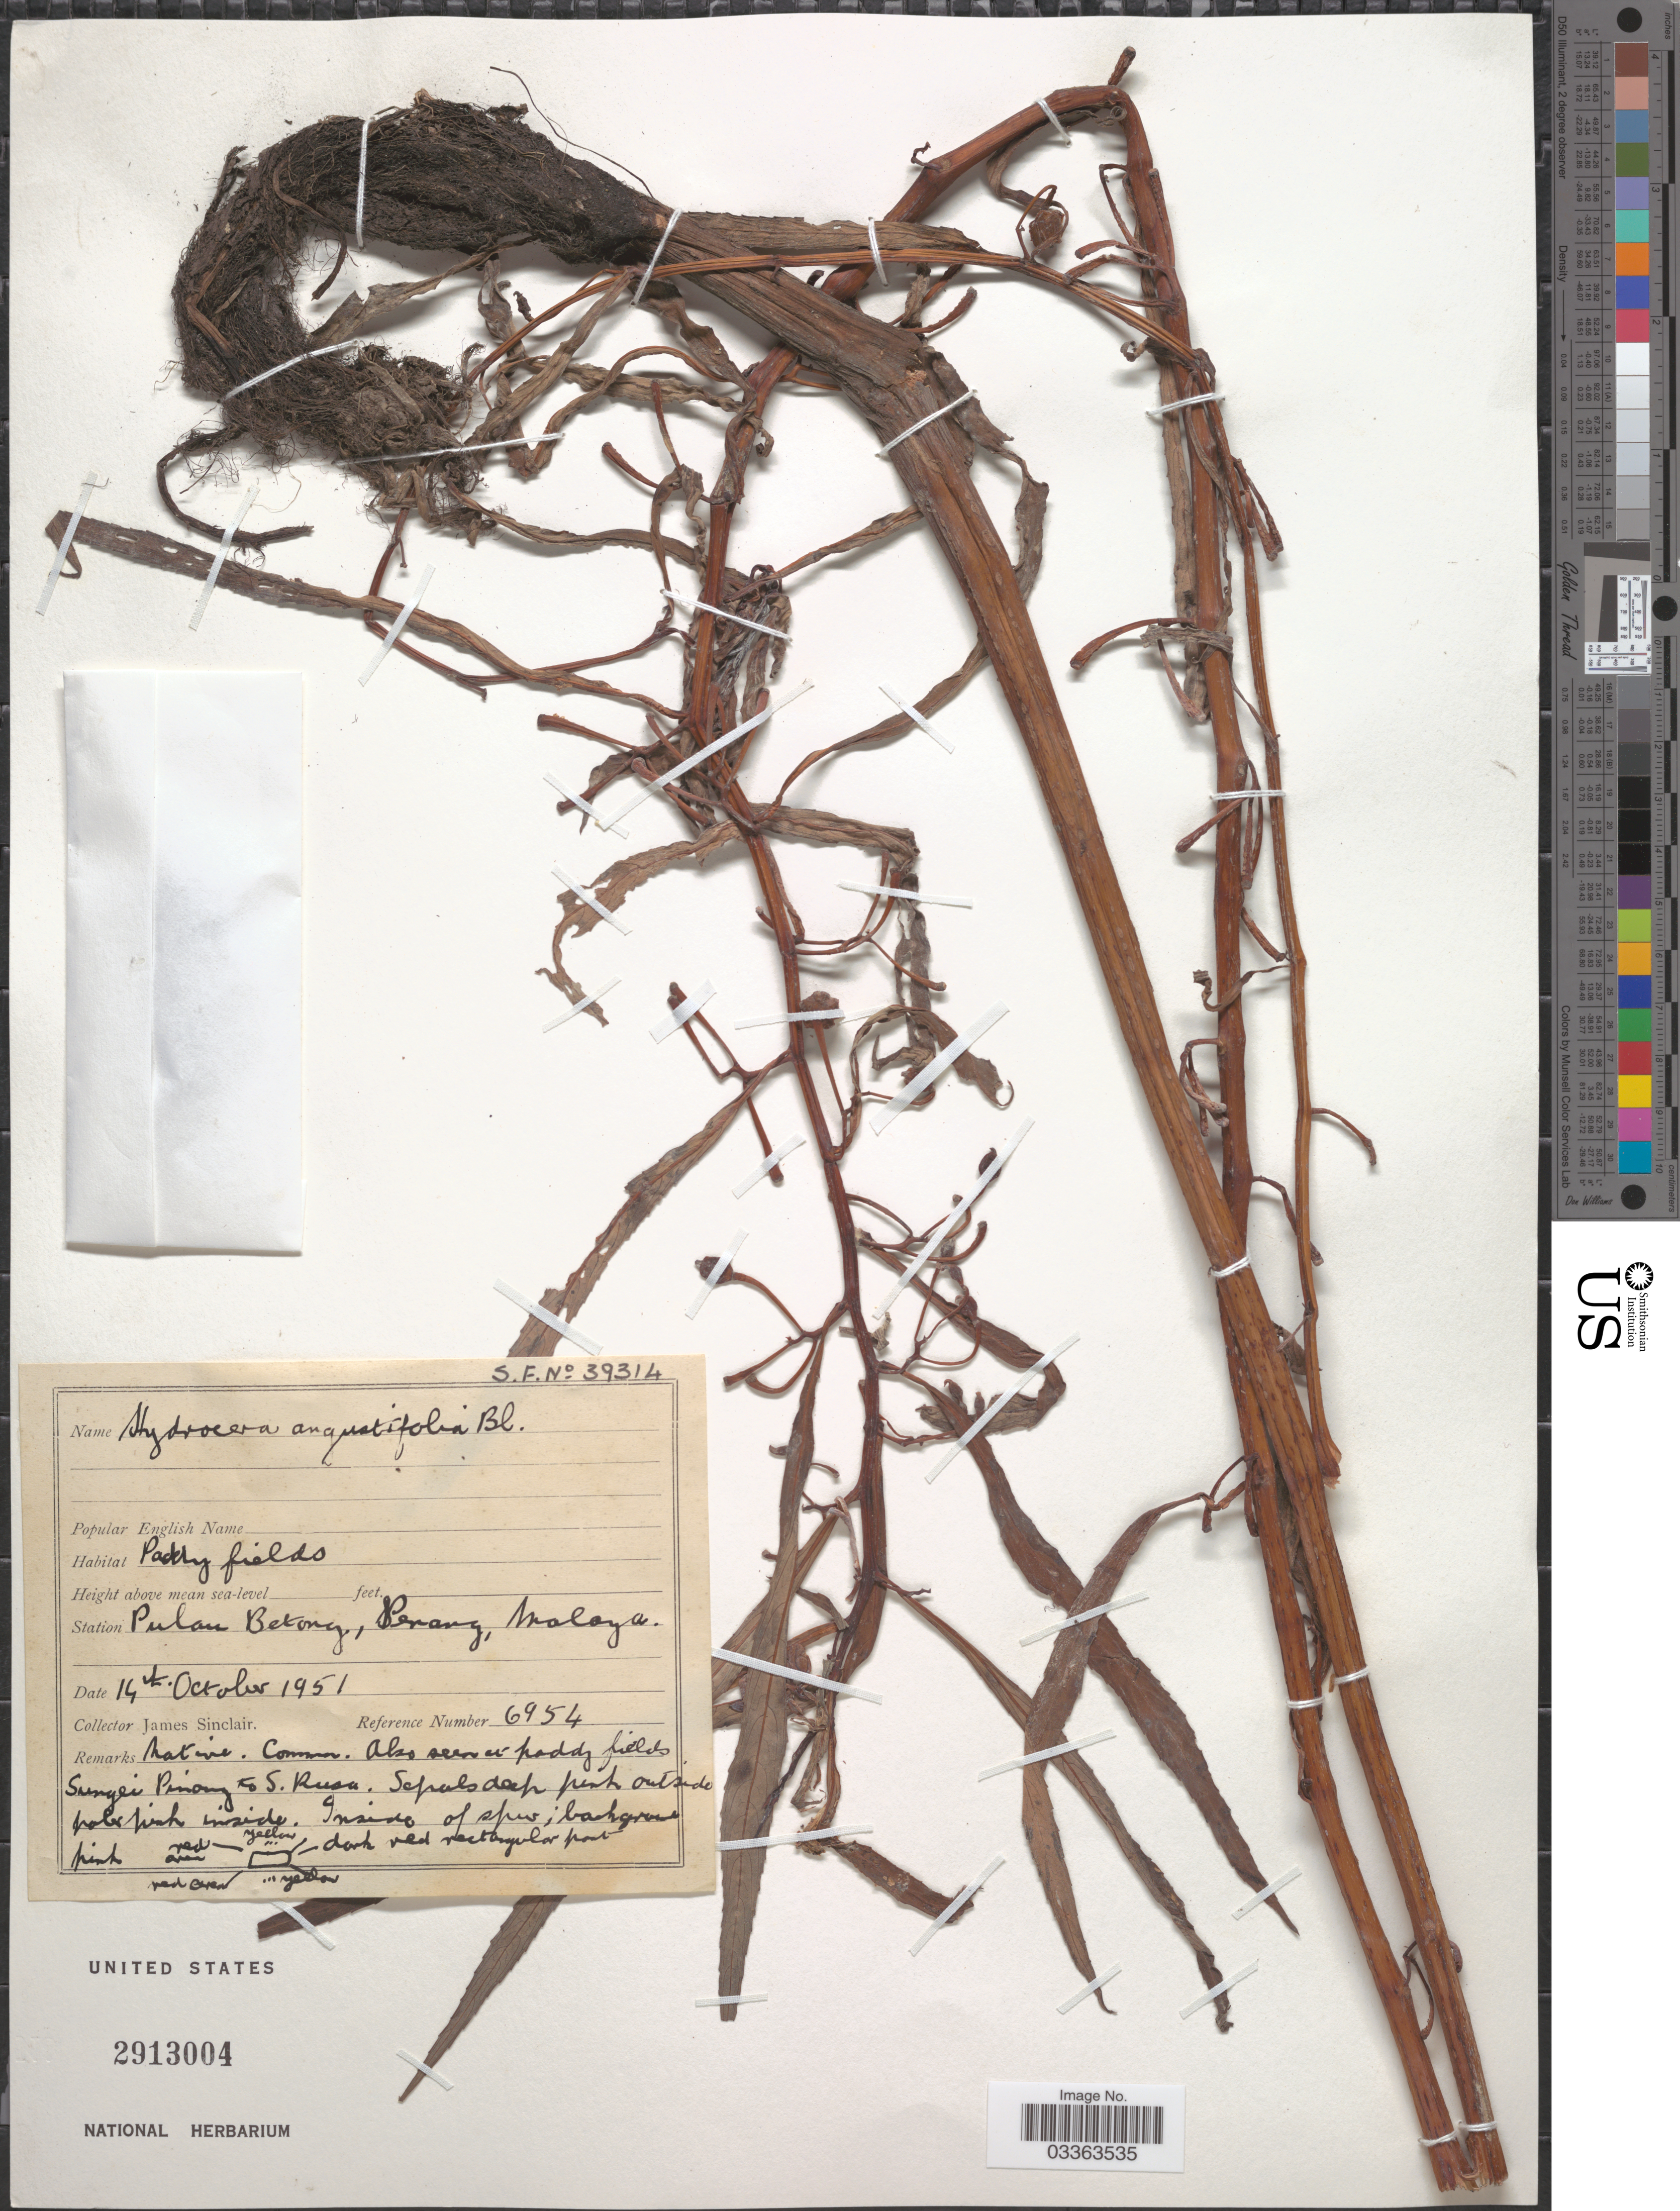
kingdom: Plantae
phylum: Tracheophyta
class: Magnoliopsida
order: Ericales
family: Balsaminaceae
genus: Hydrocera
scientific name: Hydrocera angustifolia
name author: (Blume) Blume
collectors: J. Sinclair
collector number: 6954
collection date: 1951-10-14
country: Malaysia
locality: Station Pulau Betong, Penang, Malaya.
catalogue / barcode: US 2913004